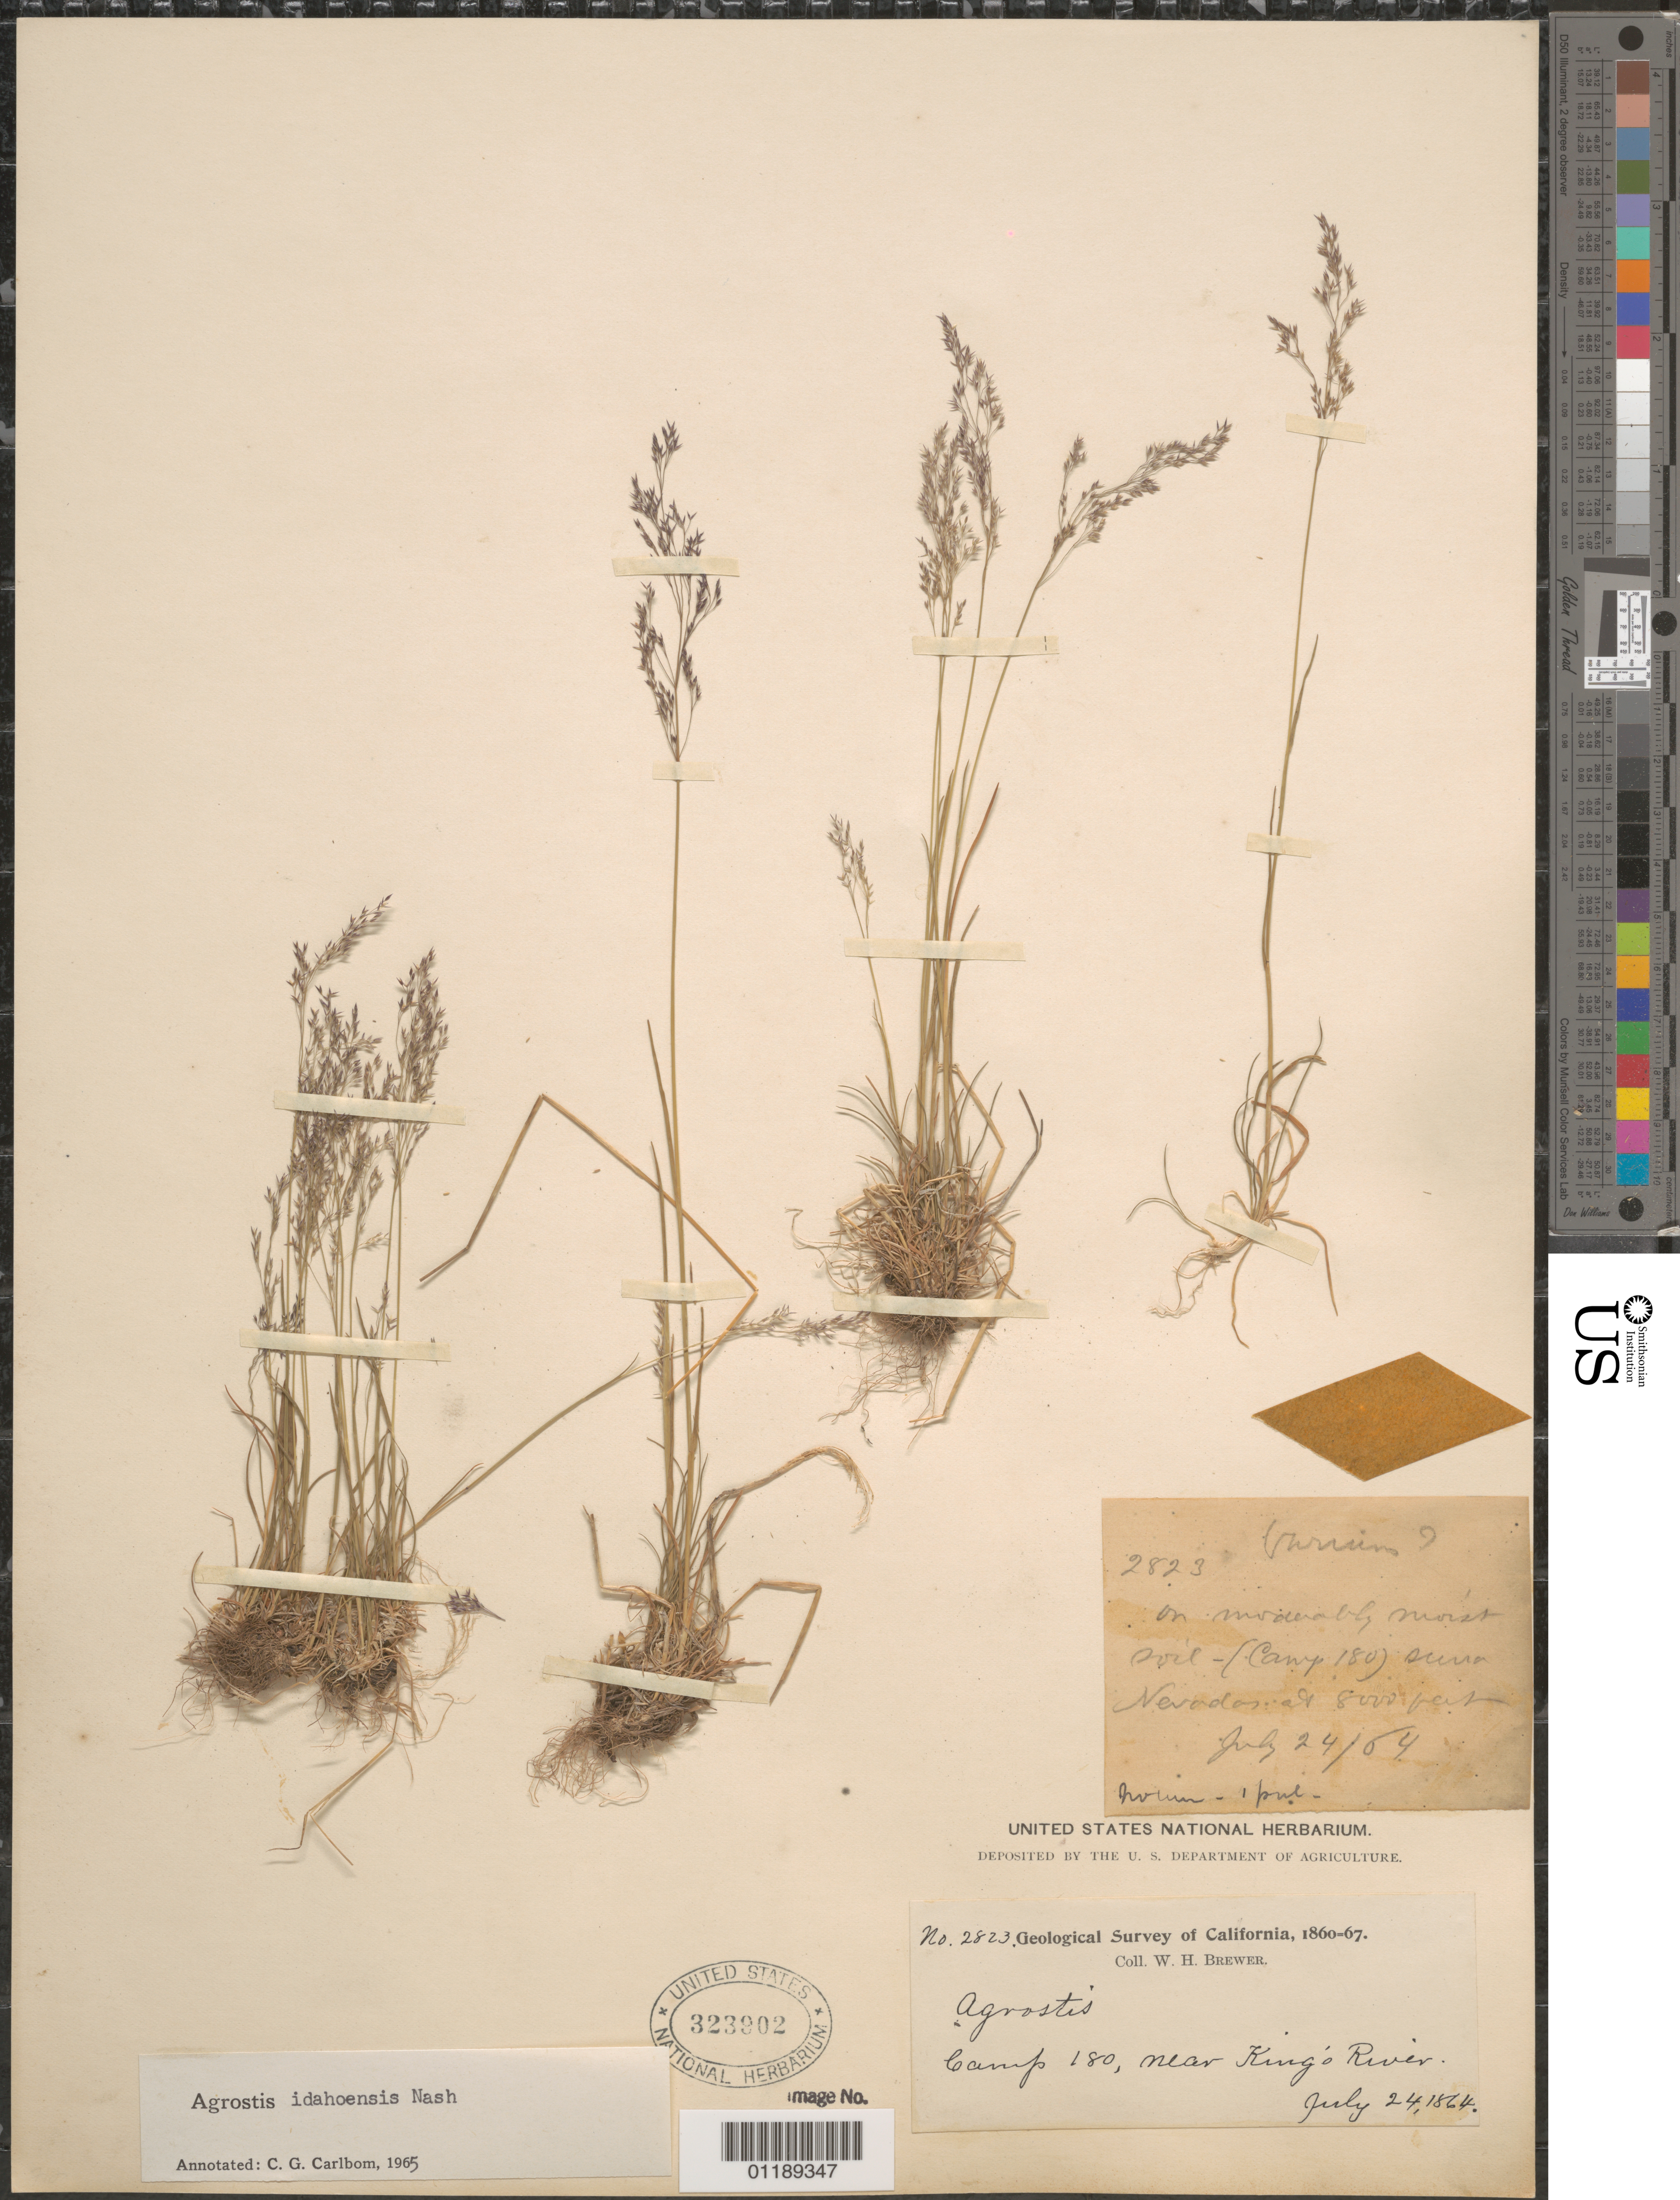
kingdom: Plantae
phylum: Tracheophyta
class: Liliopsida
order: Poales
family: Poaceae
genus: Agrostis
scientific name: Agrostis idahoensis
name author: Nash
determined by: Carlbom, C. G.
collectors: W. H. Brewer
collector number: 2823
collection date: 1864-07-24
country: United States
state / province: California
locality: Camp 180, near King's River.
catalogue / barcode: US 323902